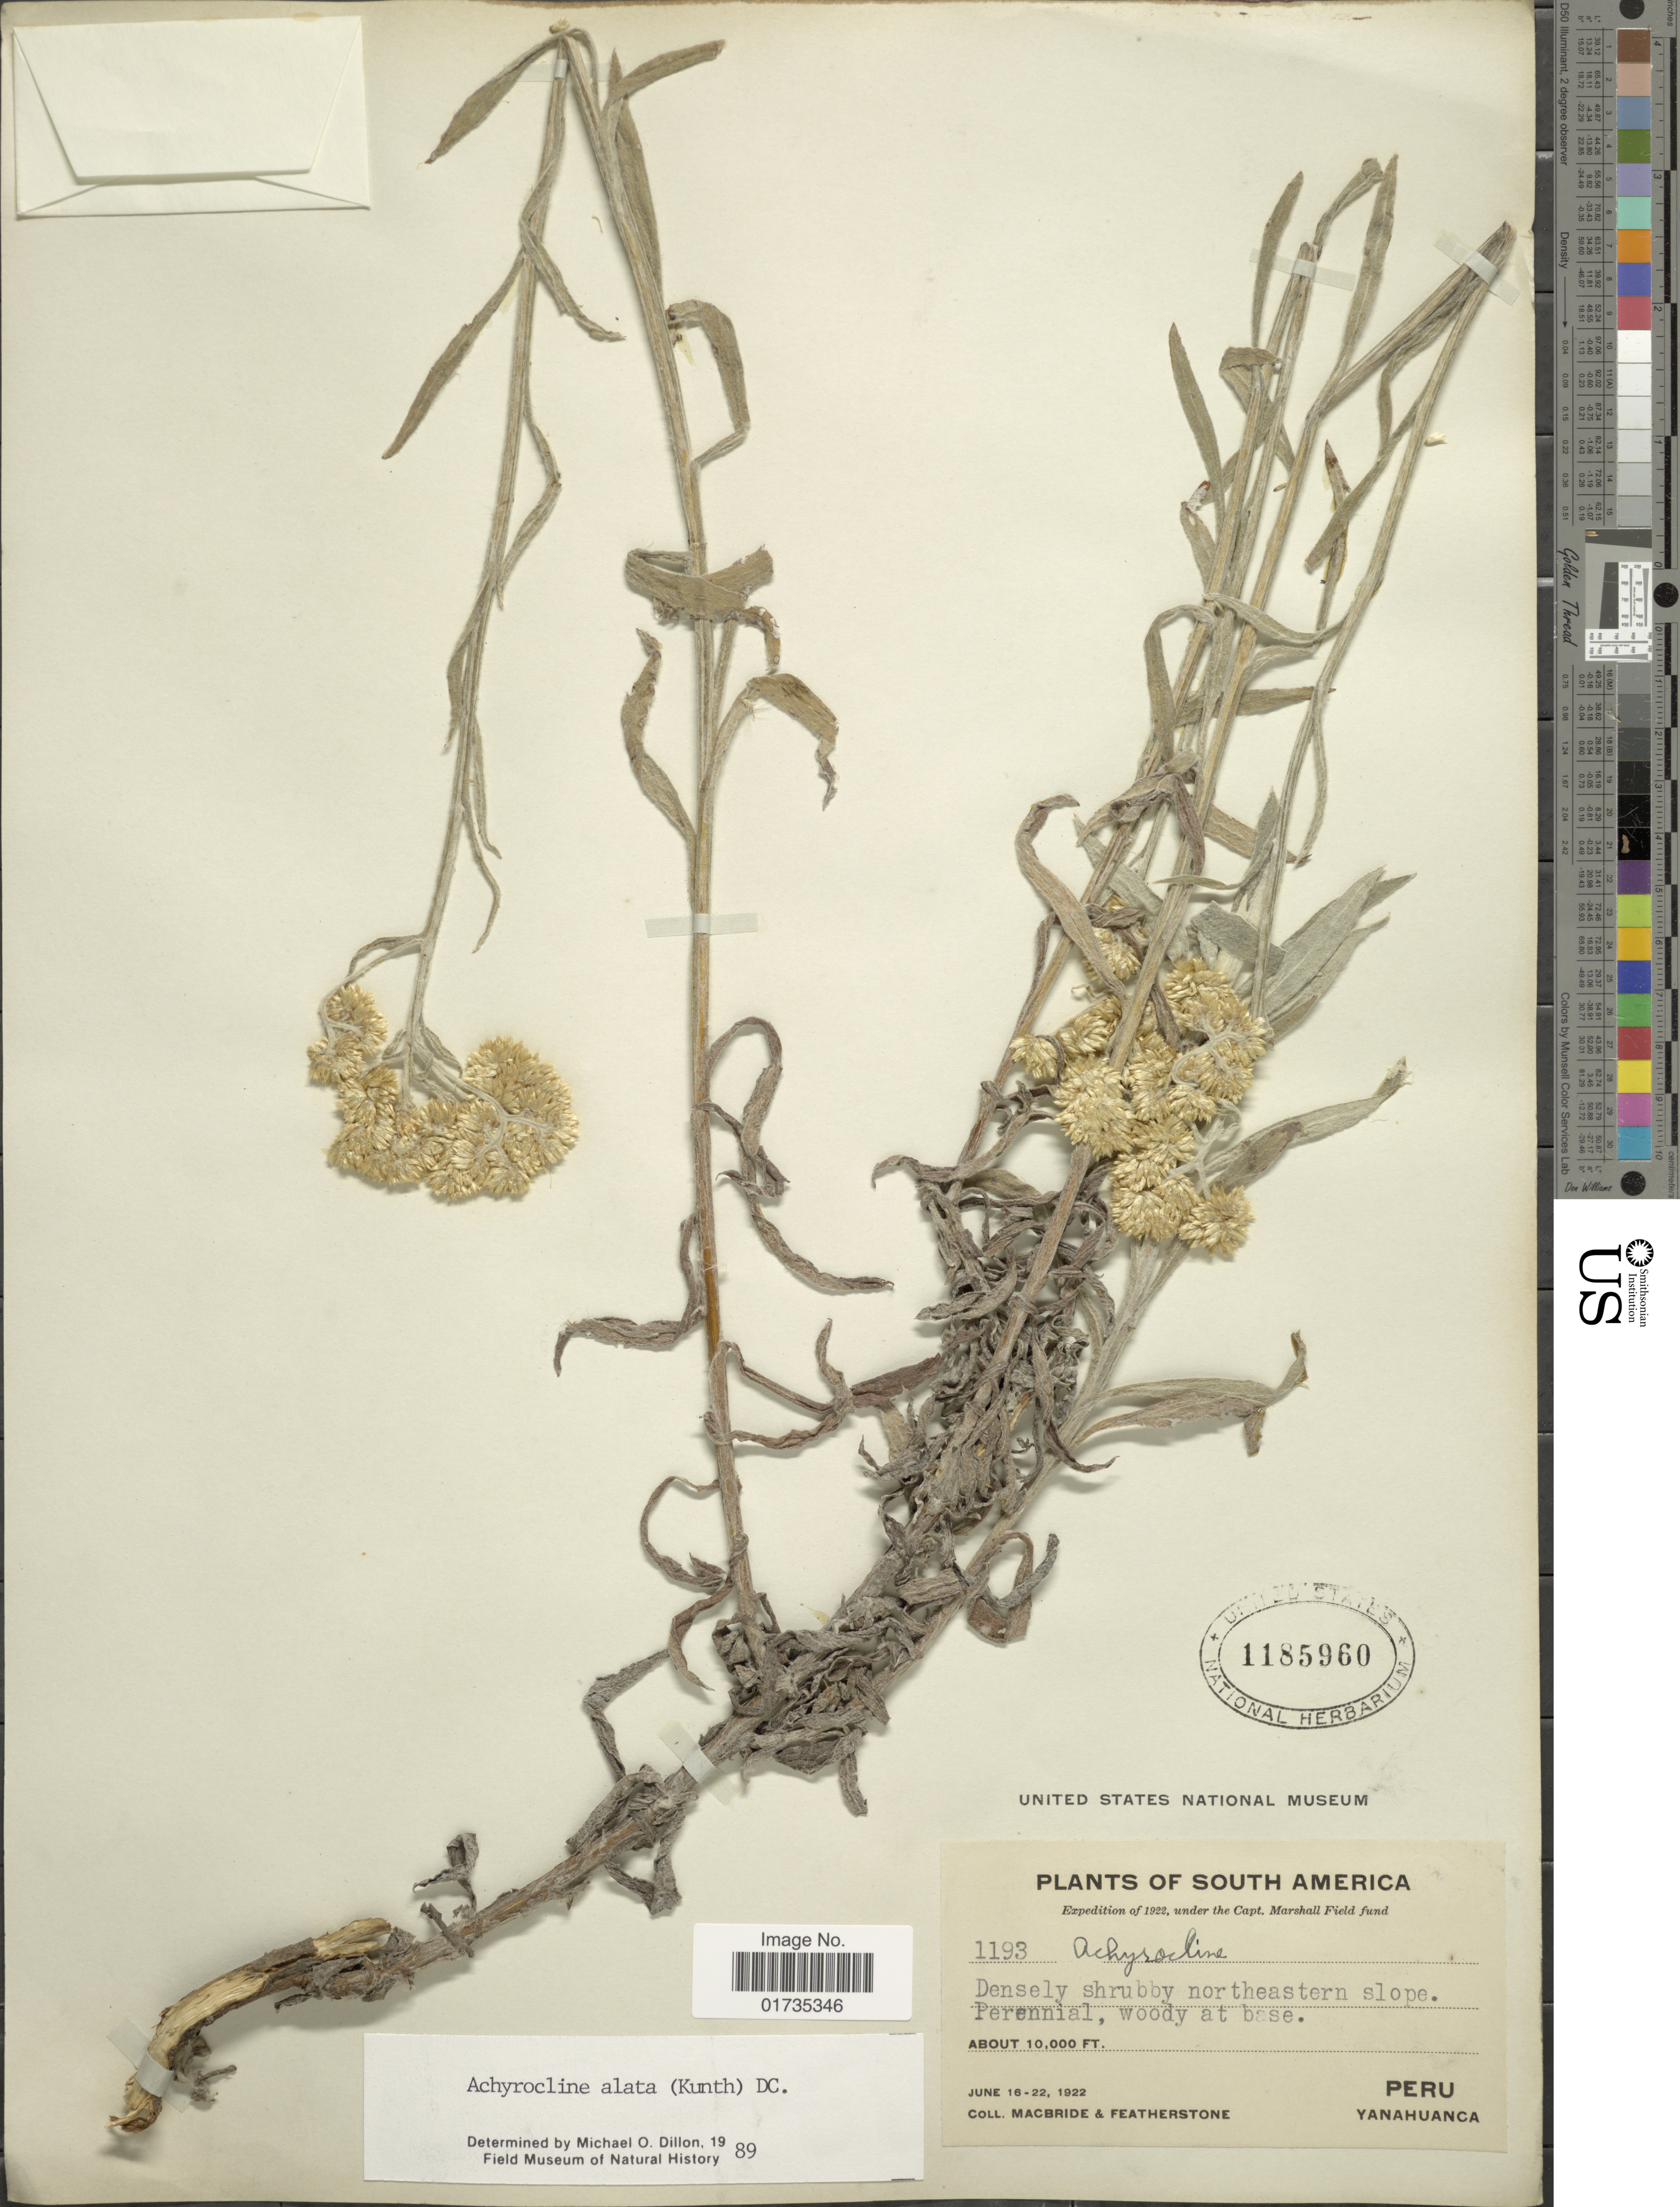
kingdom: Plantae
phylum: Tracheophyta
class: Magnoliopsida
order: Asterales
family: Asteraceae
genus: Achyrocline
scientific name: Achyrocline alata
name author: (Kunth) DC.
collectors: Macbride, -- & -. Featherstone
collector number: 1193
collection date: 1922-06-16/1922-06-22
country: Peru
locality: Peru. Yanahuanca. Densely shrubby northeastern slope.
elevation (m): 3048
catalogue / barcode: US 1185960